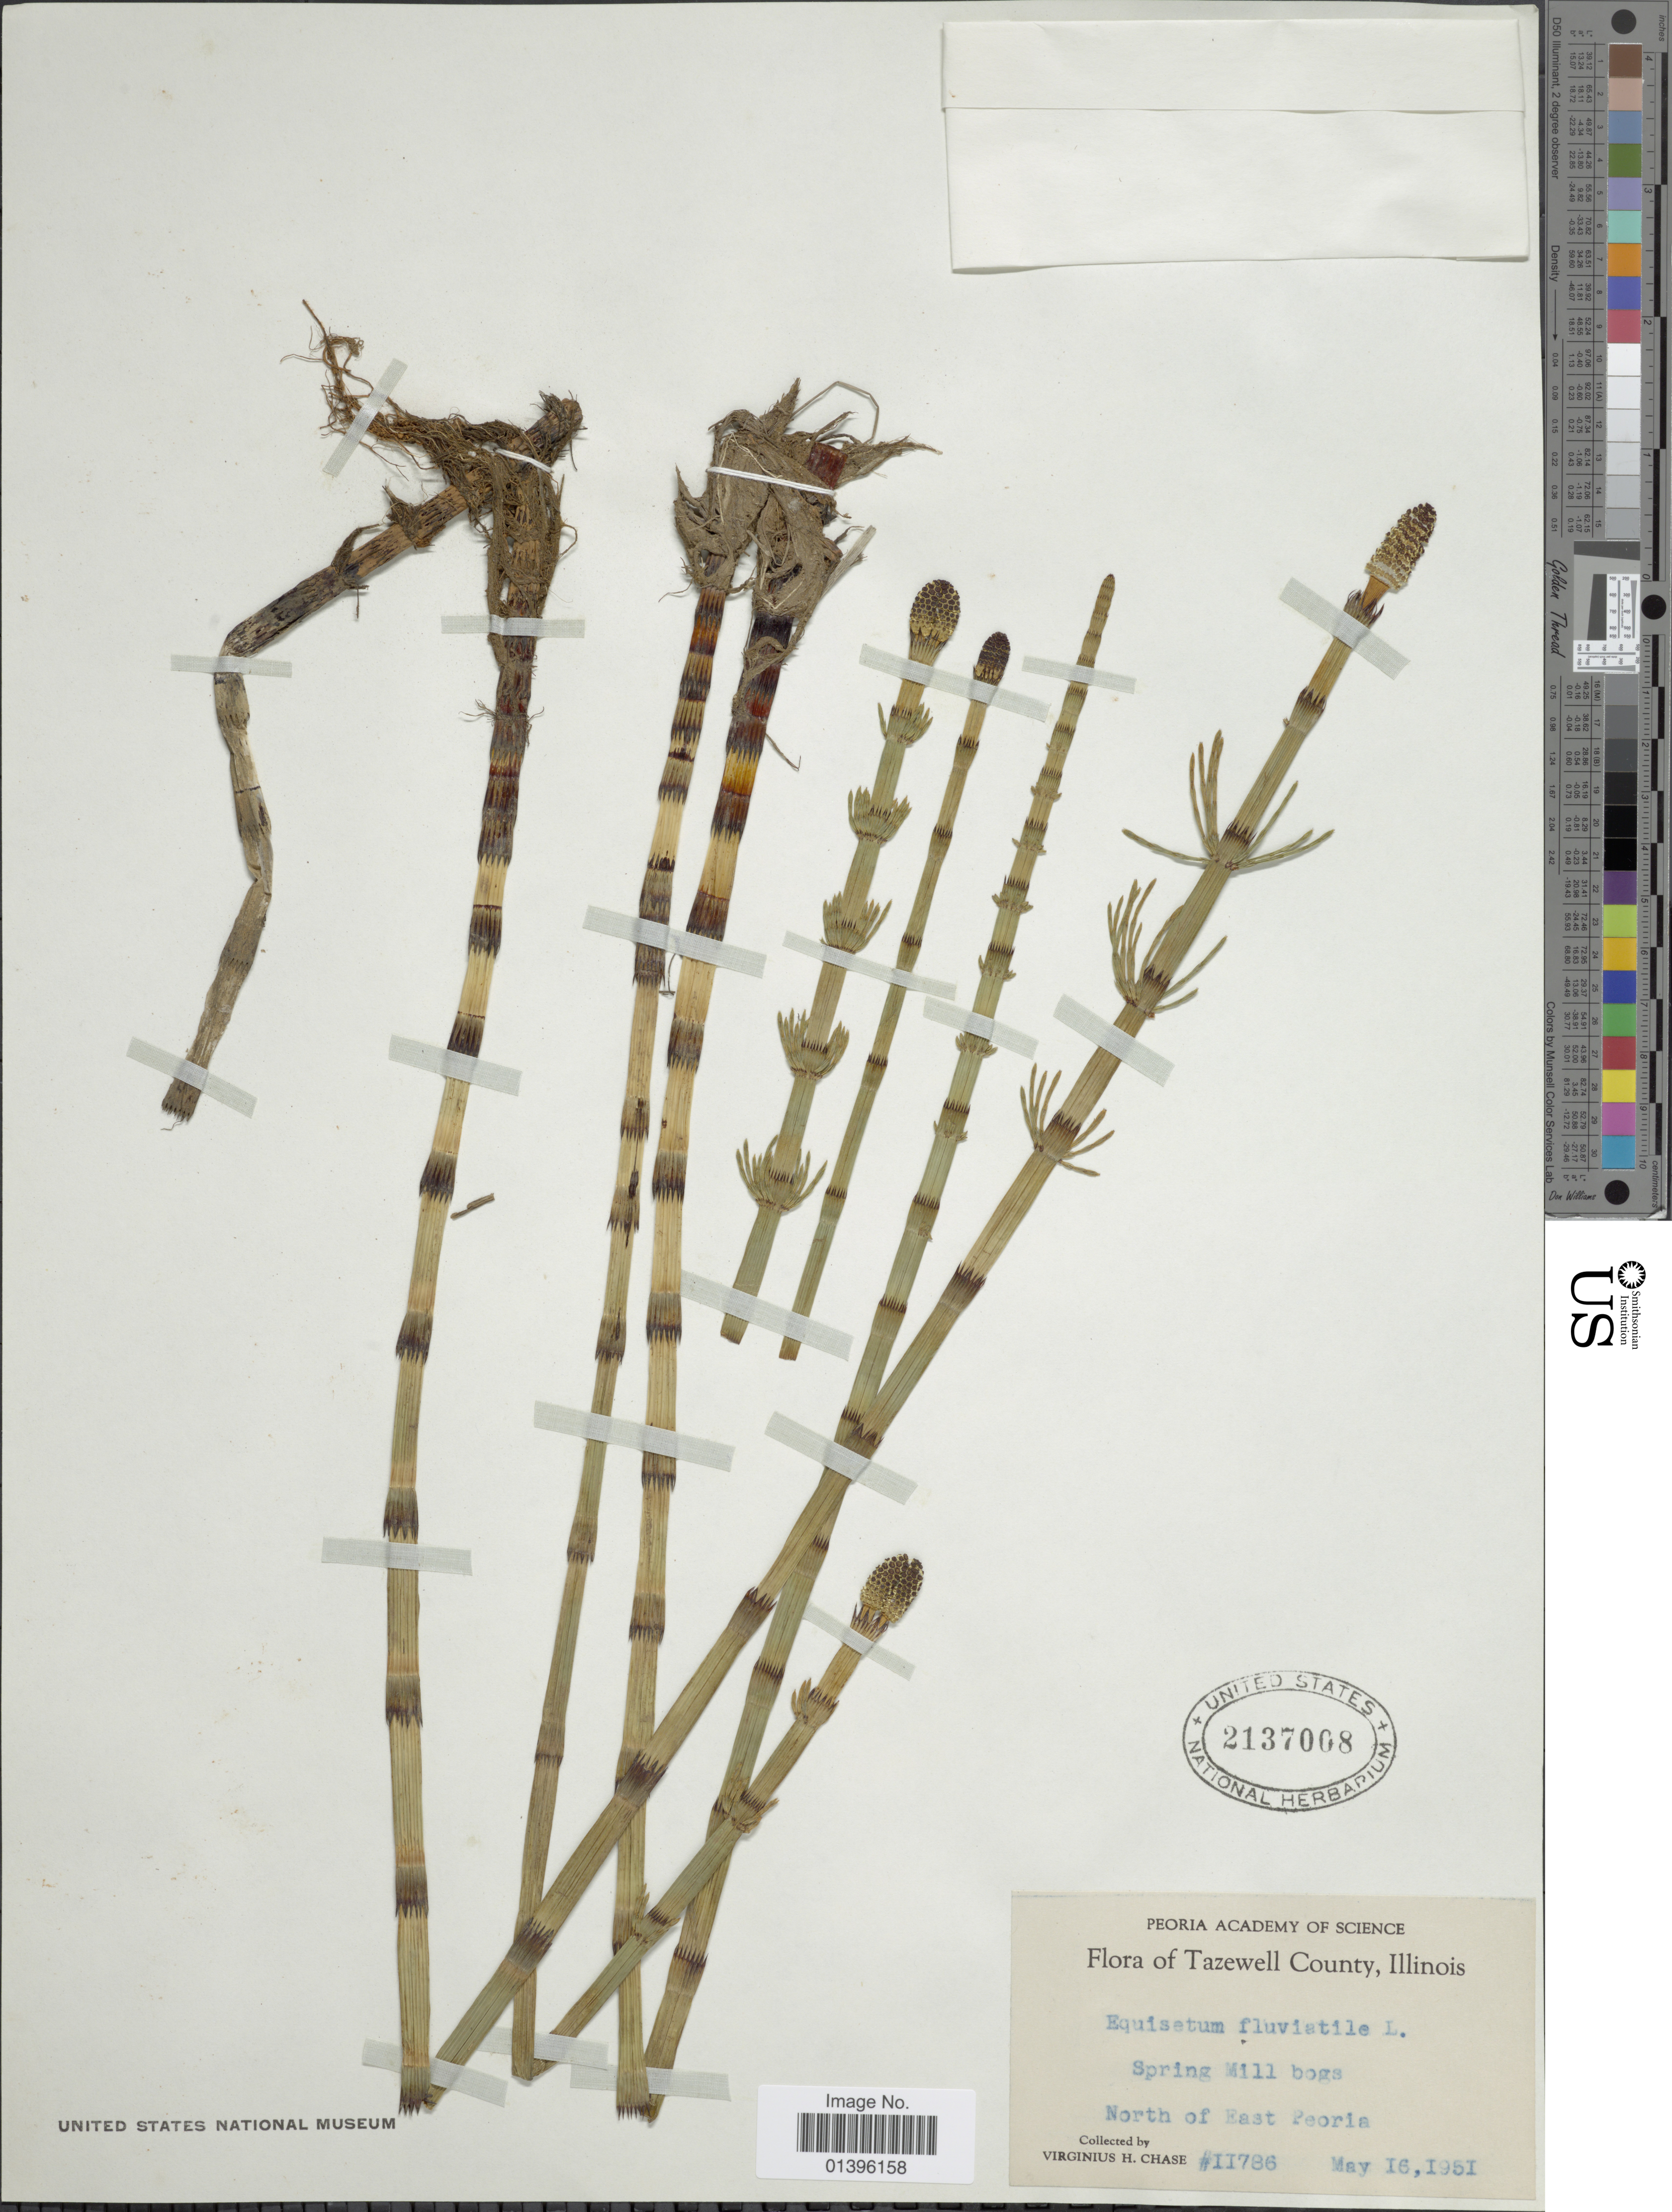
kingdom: Plantae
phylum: Tracheophyta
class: Polypodiopsida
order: Equisetales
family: Equisetaceae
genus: Equisetum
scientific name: Equisetum fluviatile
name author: L.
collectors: V. H. Chase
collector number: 11786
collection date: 1951-05-16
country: United States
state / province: Illinois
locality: Tazewell County. Spring Mill bogs. North of East Peoria.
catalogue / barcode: US 2137008